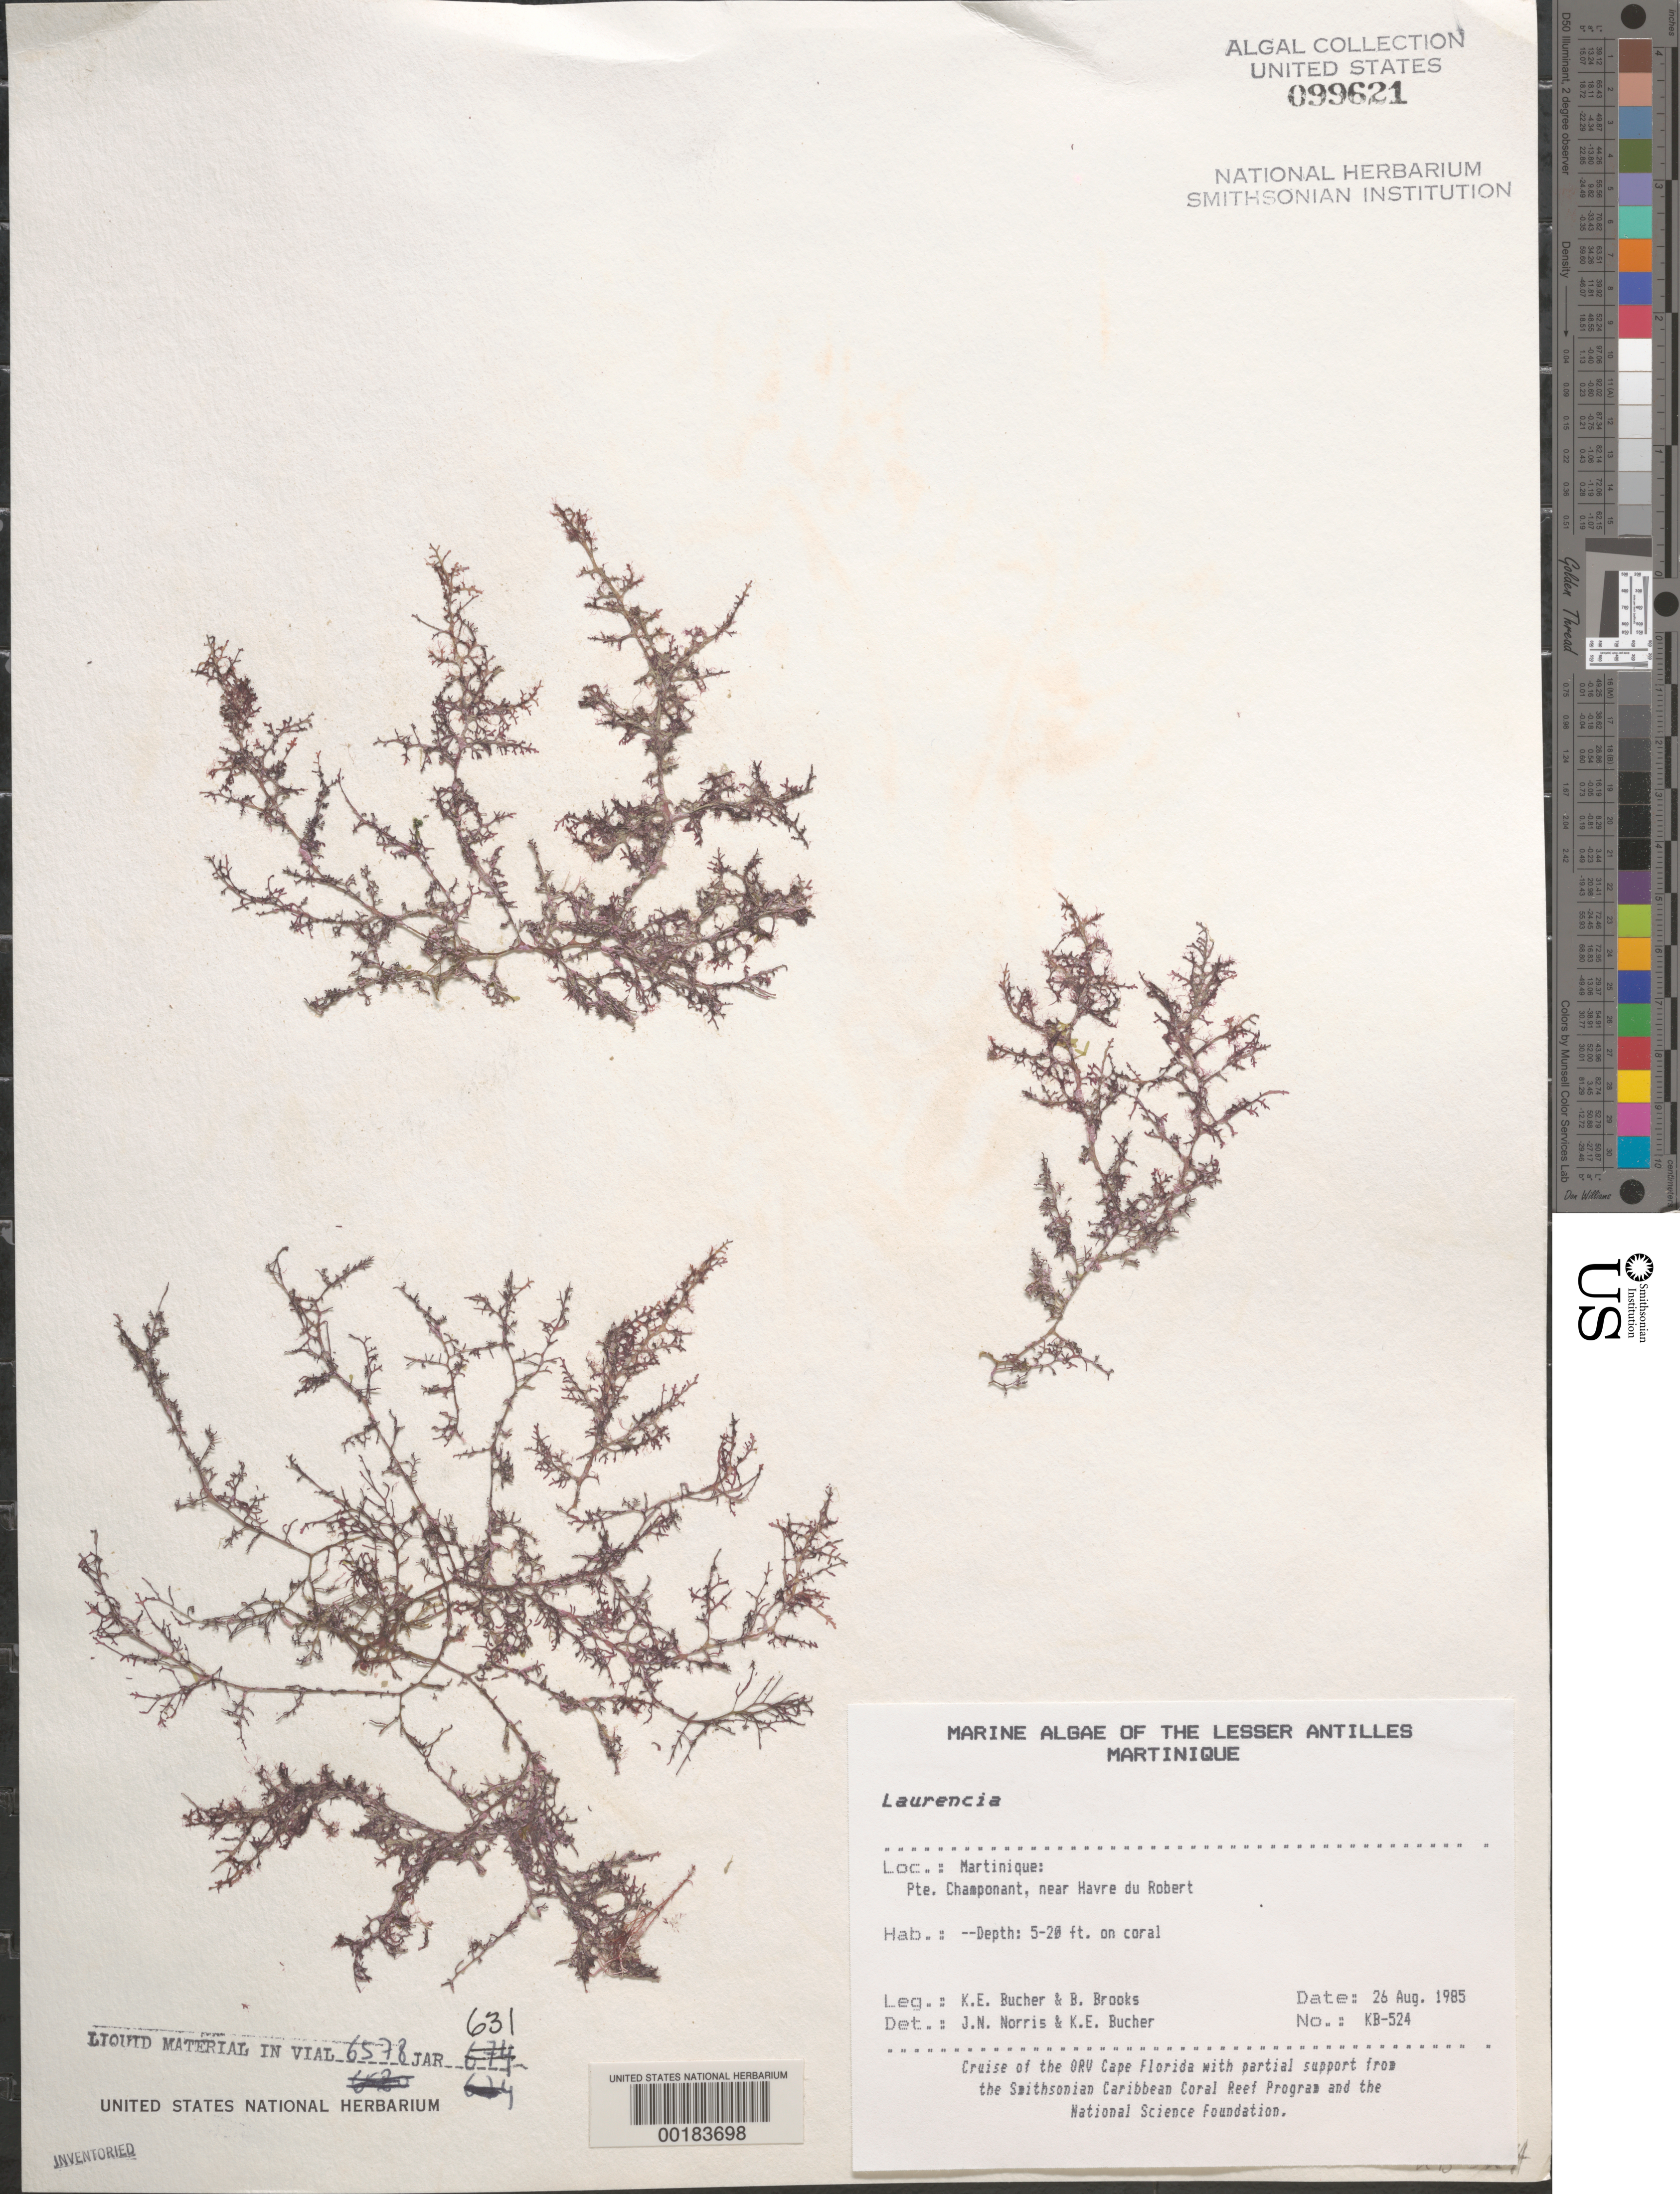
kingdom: Plantae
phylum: Rhodophyta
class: Florideophyceae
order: Ceramiales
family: Rhodomelaceae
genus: Laurencia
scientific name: Laurencia sp.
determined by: Norris, J. N.; Bucher, K. E.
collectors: K. E. Bucher & B. Brooks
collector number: Kb-524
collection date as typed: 26 Aug 1985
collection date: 1985-08-26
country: Martinique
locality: Pointe Champonant, near Havre du Robert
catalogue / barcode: US 99621